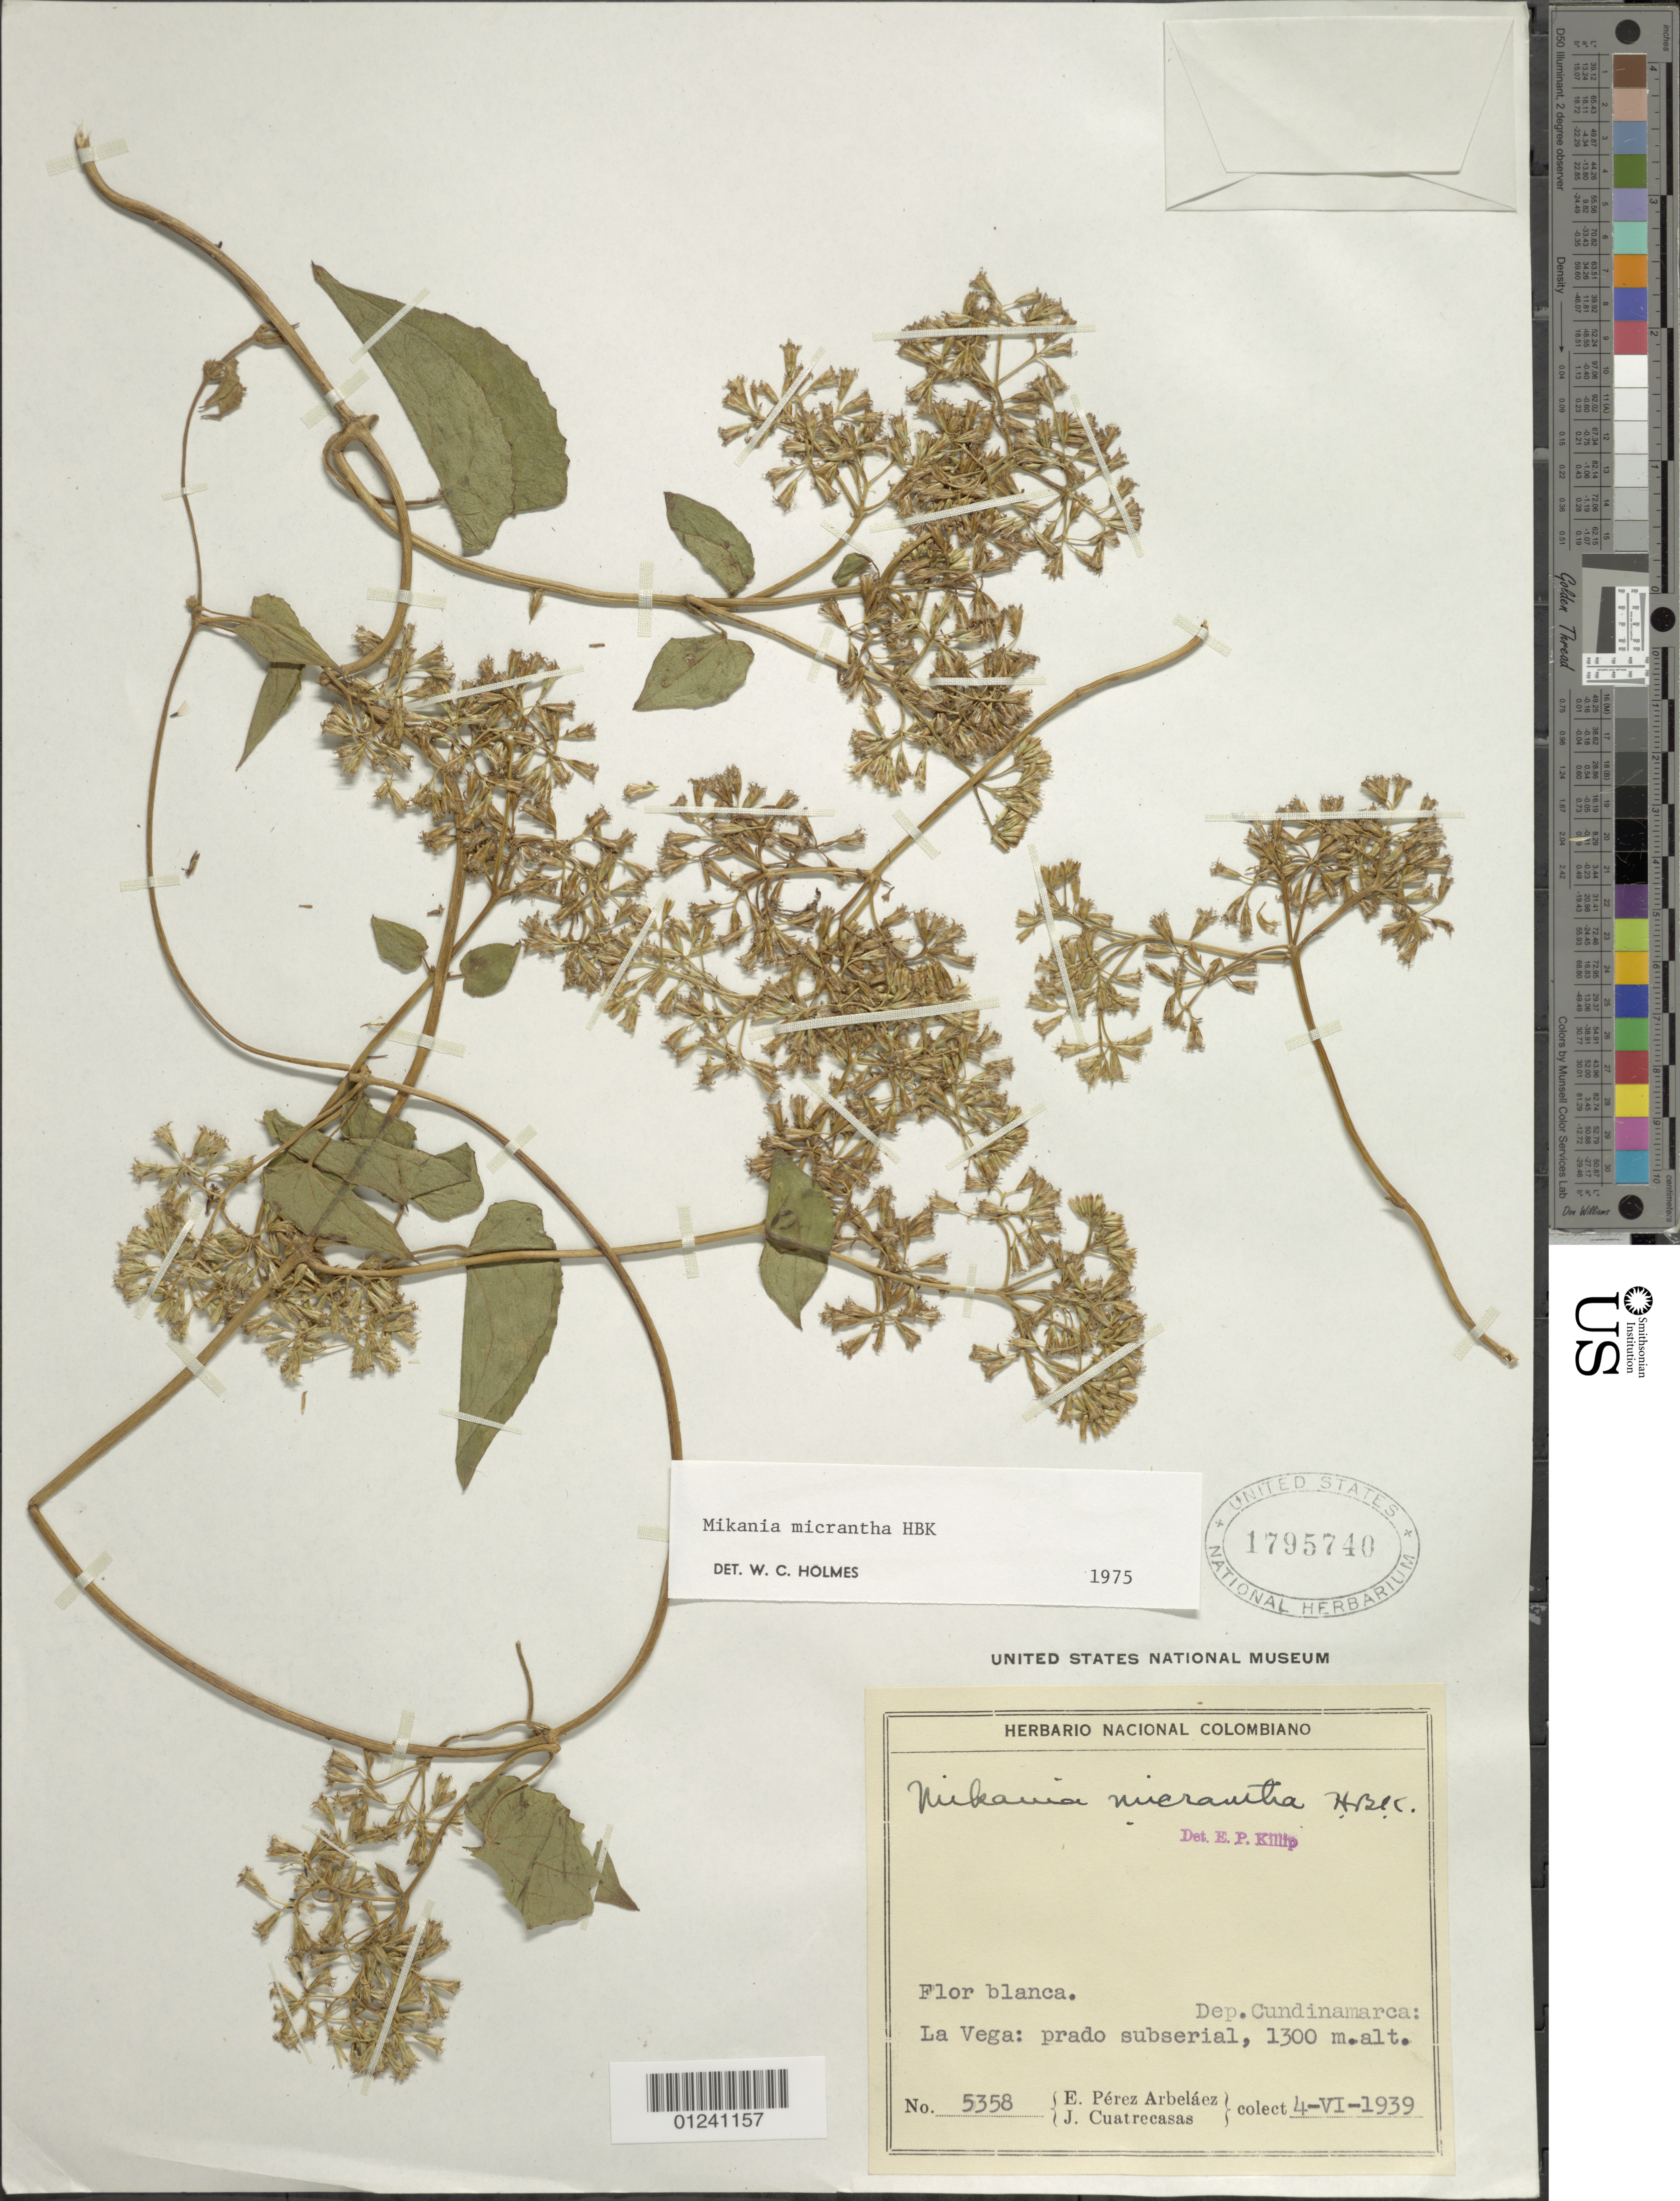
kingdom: Plantae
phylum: Tracheophyta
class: Magnoliopsida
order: Asterales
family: Asteraceae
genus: Mikania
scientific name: Mikania micrantha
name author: Kunth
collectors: J. Cuatrecasas & E. Pérez Arbeláez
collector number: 5358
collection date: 1939-06-04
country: Colombia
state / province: Cundinamarca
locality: La Vega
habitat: prado subserial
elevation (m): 1300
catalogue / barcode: US 1795740